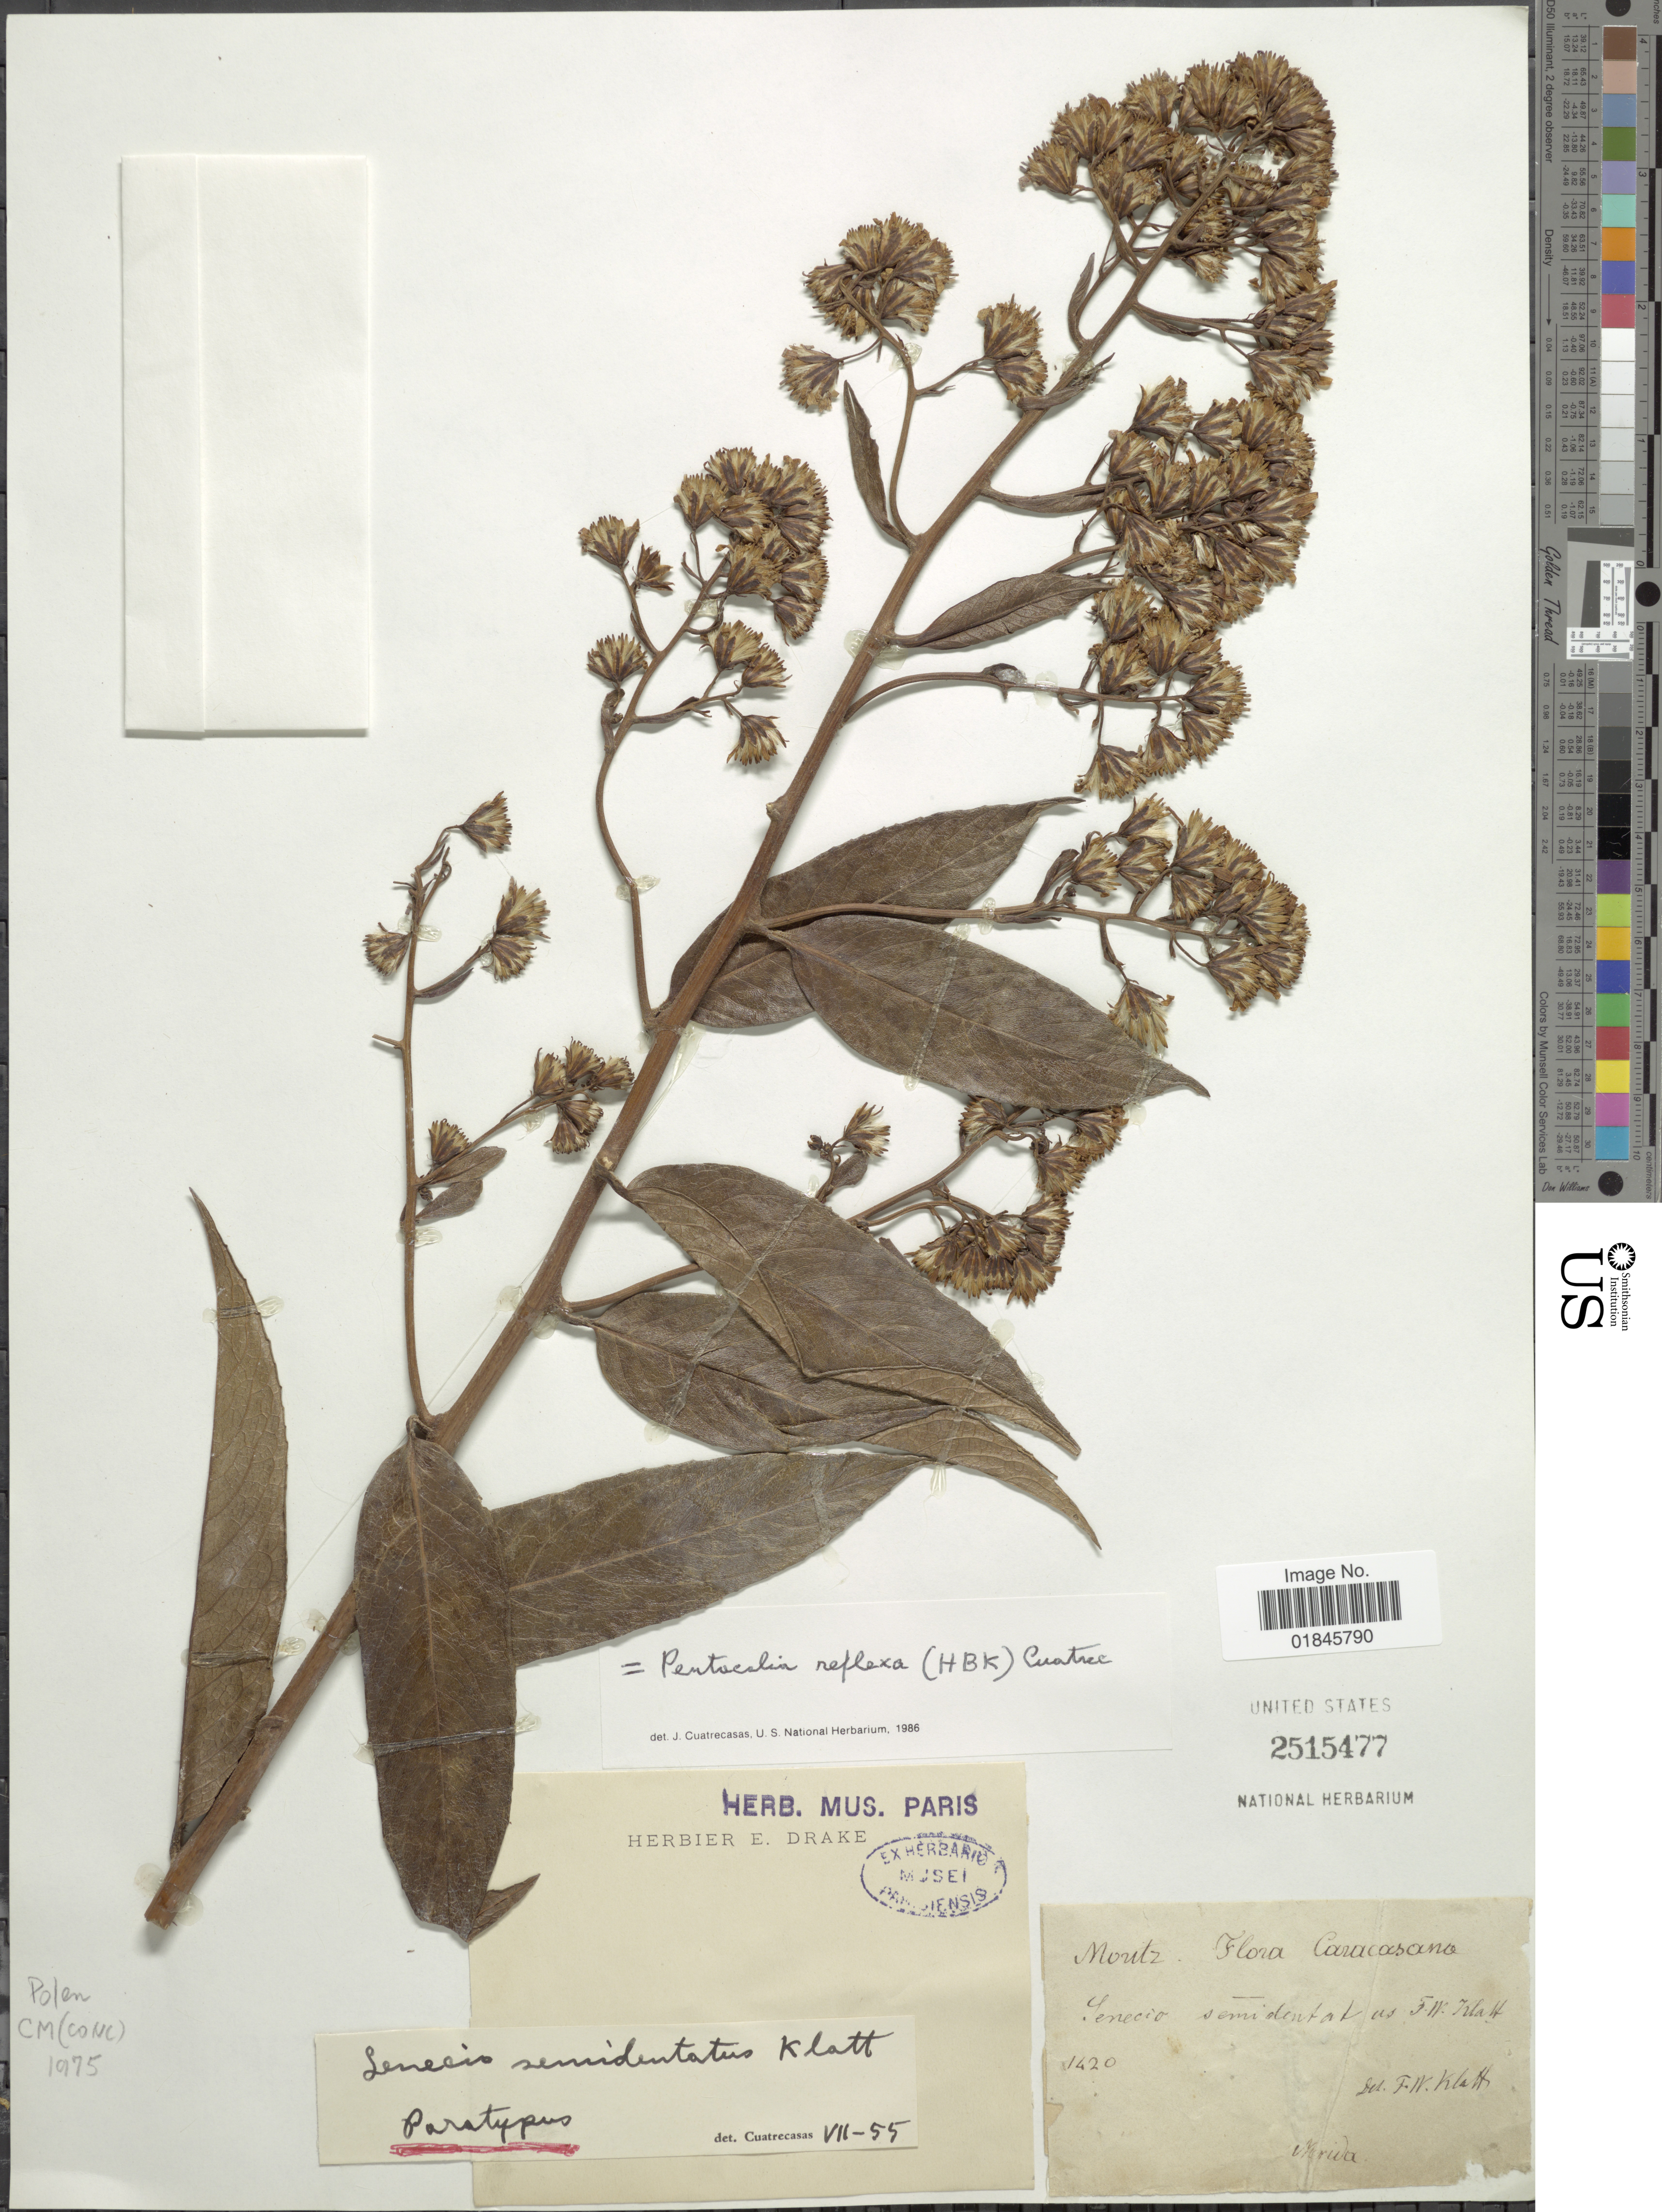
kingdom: Plantae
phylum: Tracheophyta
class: Magnoliopsida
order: Asterales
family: Asteraceae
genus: Pentacalia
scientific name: Pentacalia reflexa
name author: (Kunth) Cuatrec.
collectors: F. W. Klatt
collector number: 1420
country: Venezuela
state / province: Mérida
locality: Caracasana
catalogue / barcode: US 2515477